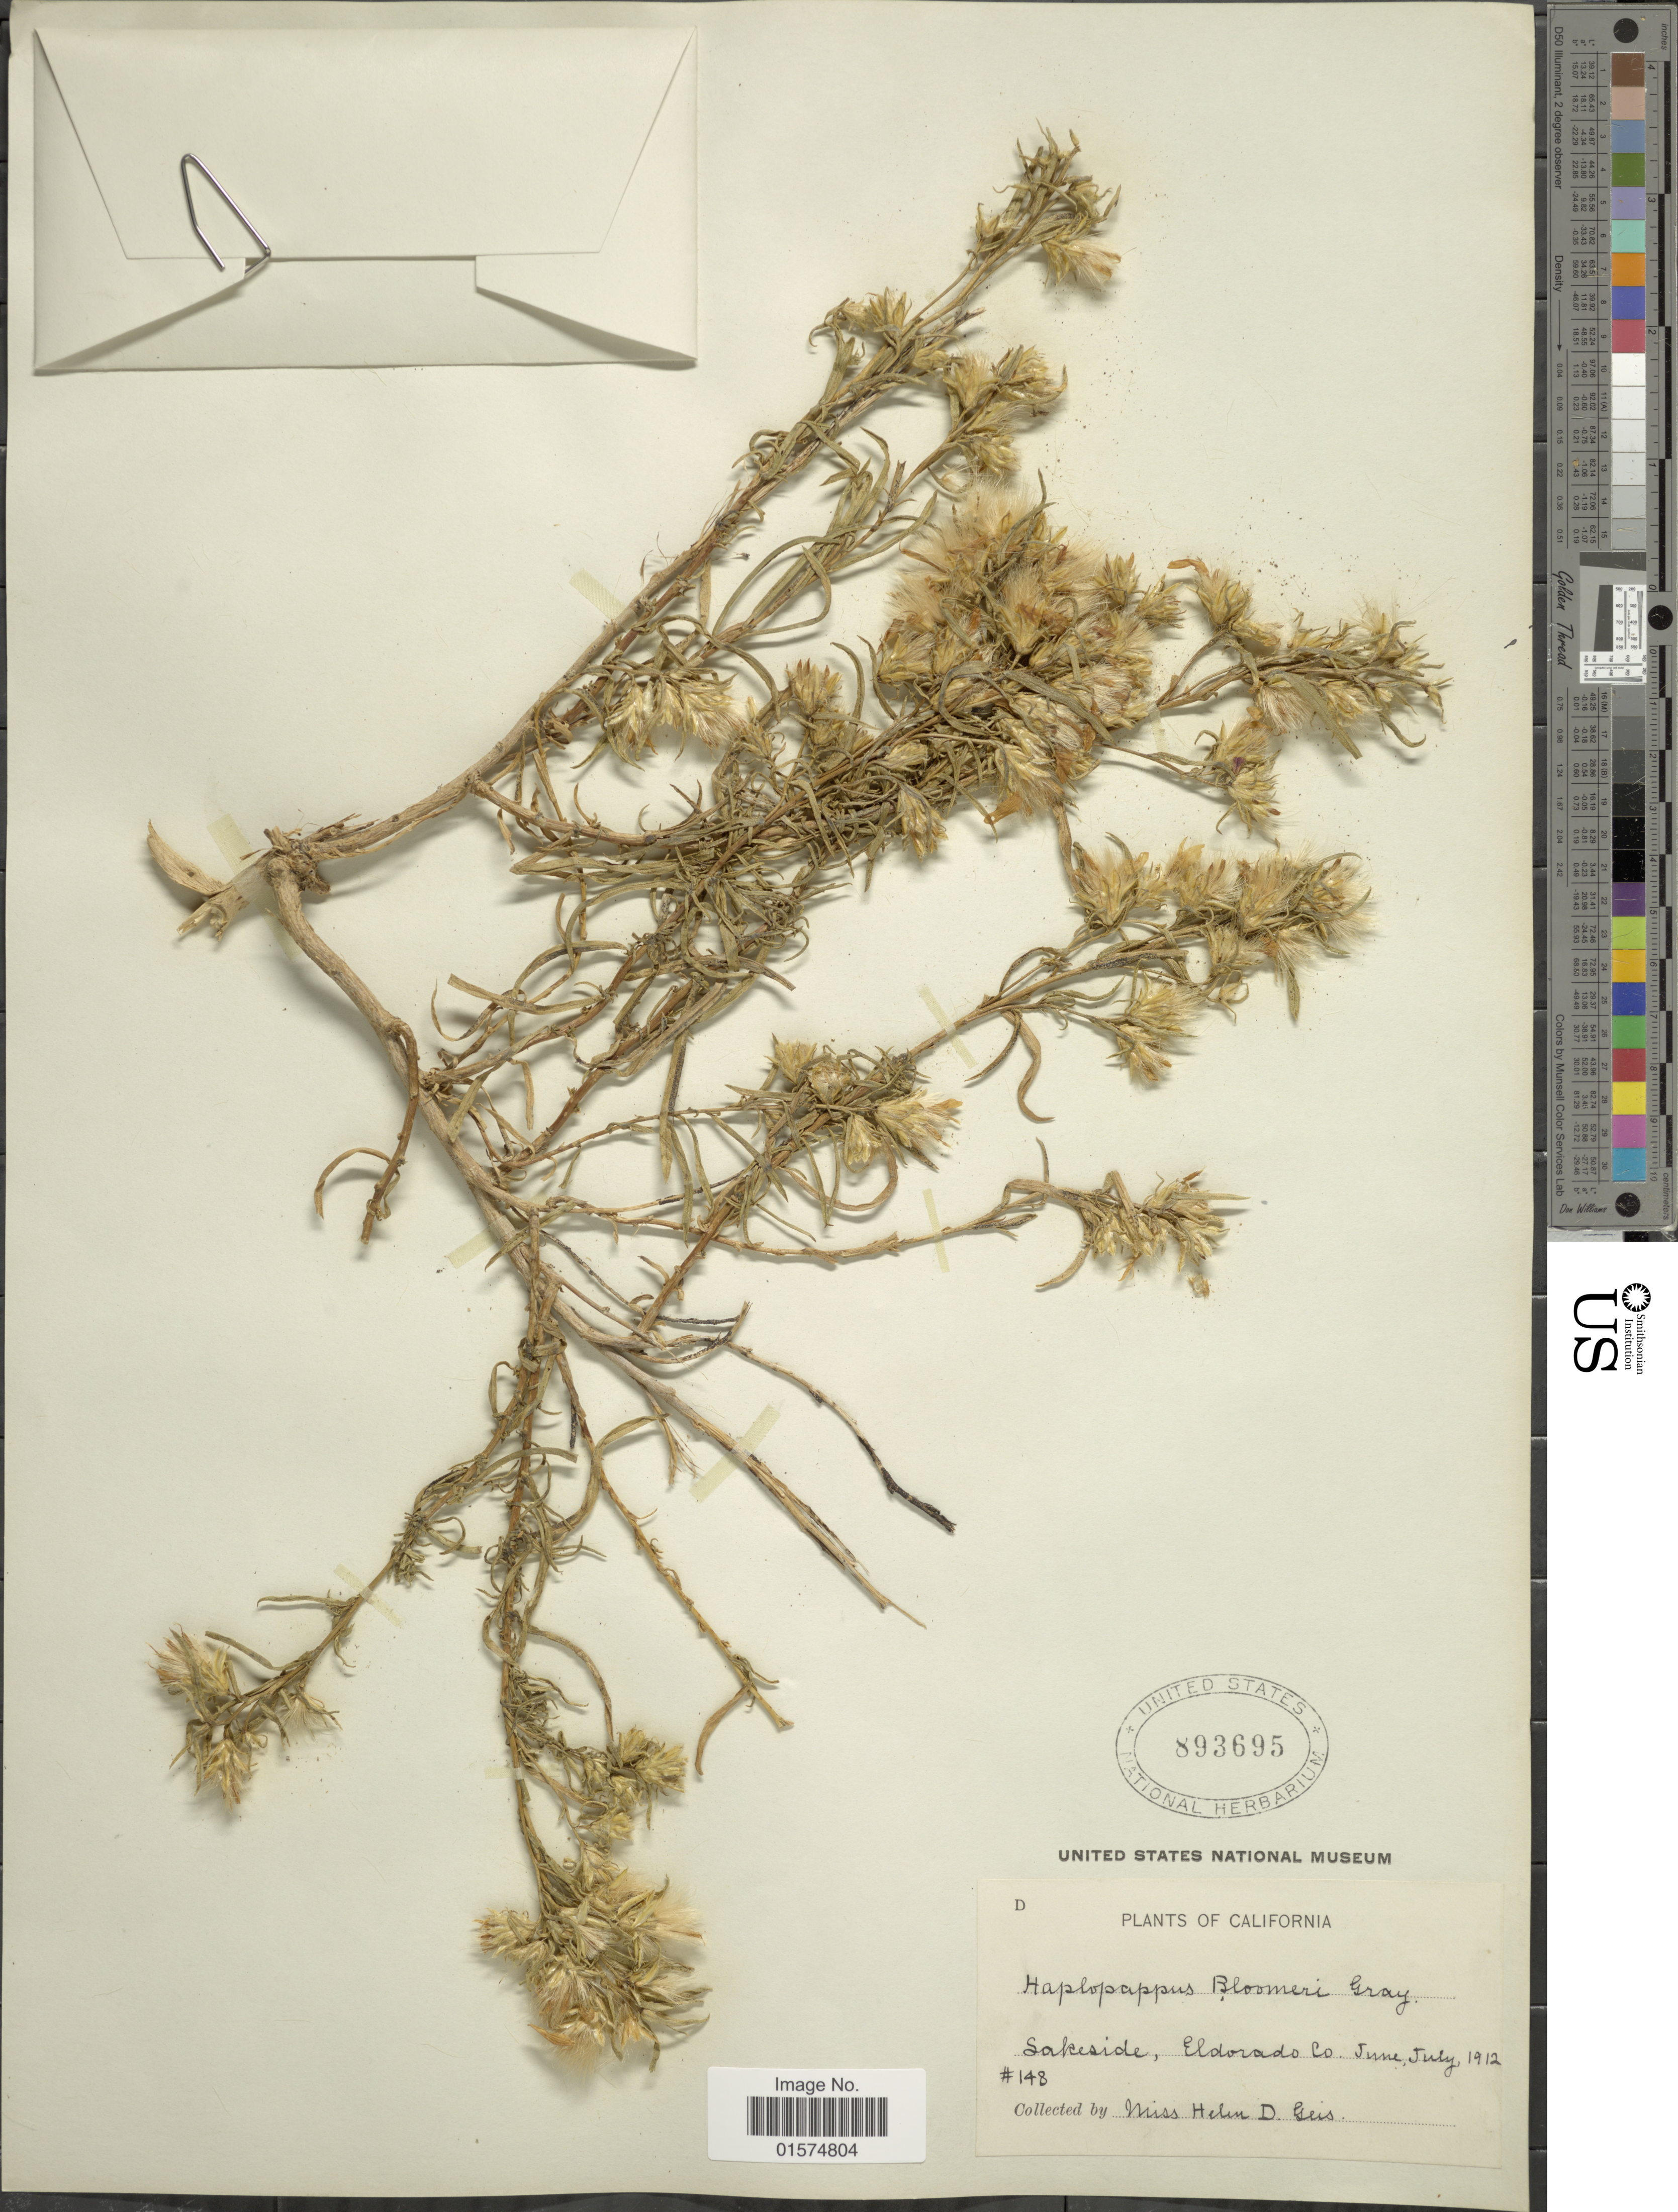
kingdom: Plantae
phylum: Tracheophyta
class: Magnoliopsida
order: Asterales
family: Asteraceae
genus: Ericameria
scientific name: Ericameria bloomeri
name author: (A. Gray) J.F. Macbr.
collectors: H. Geis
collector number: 148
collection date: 1912-06/1912-07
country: United States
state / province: California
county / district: El Dorado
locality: Lakeside, Eldorado Co.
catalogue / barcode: US 893695